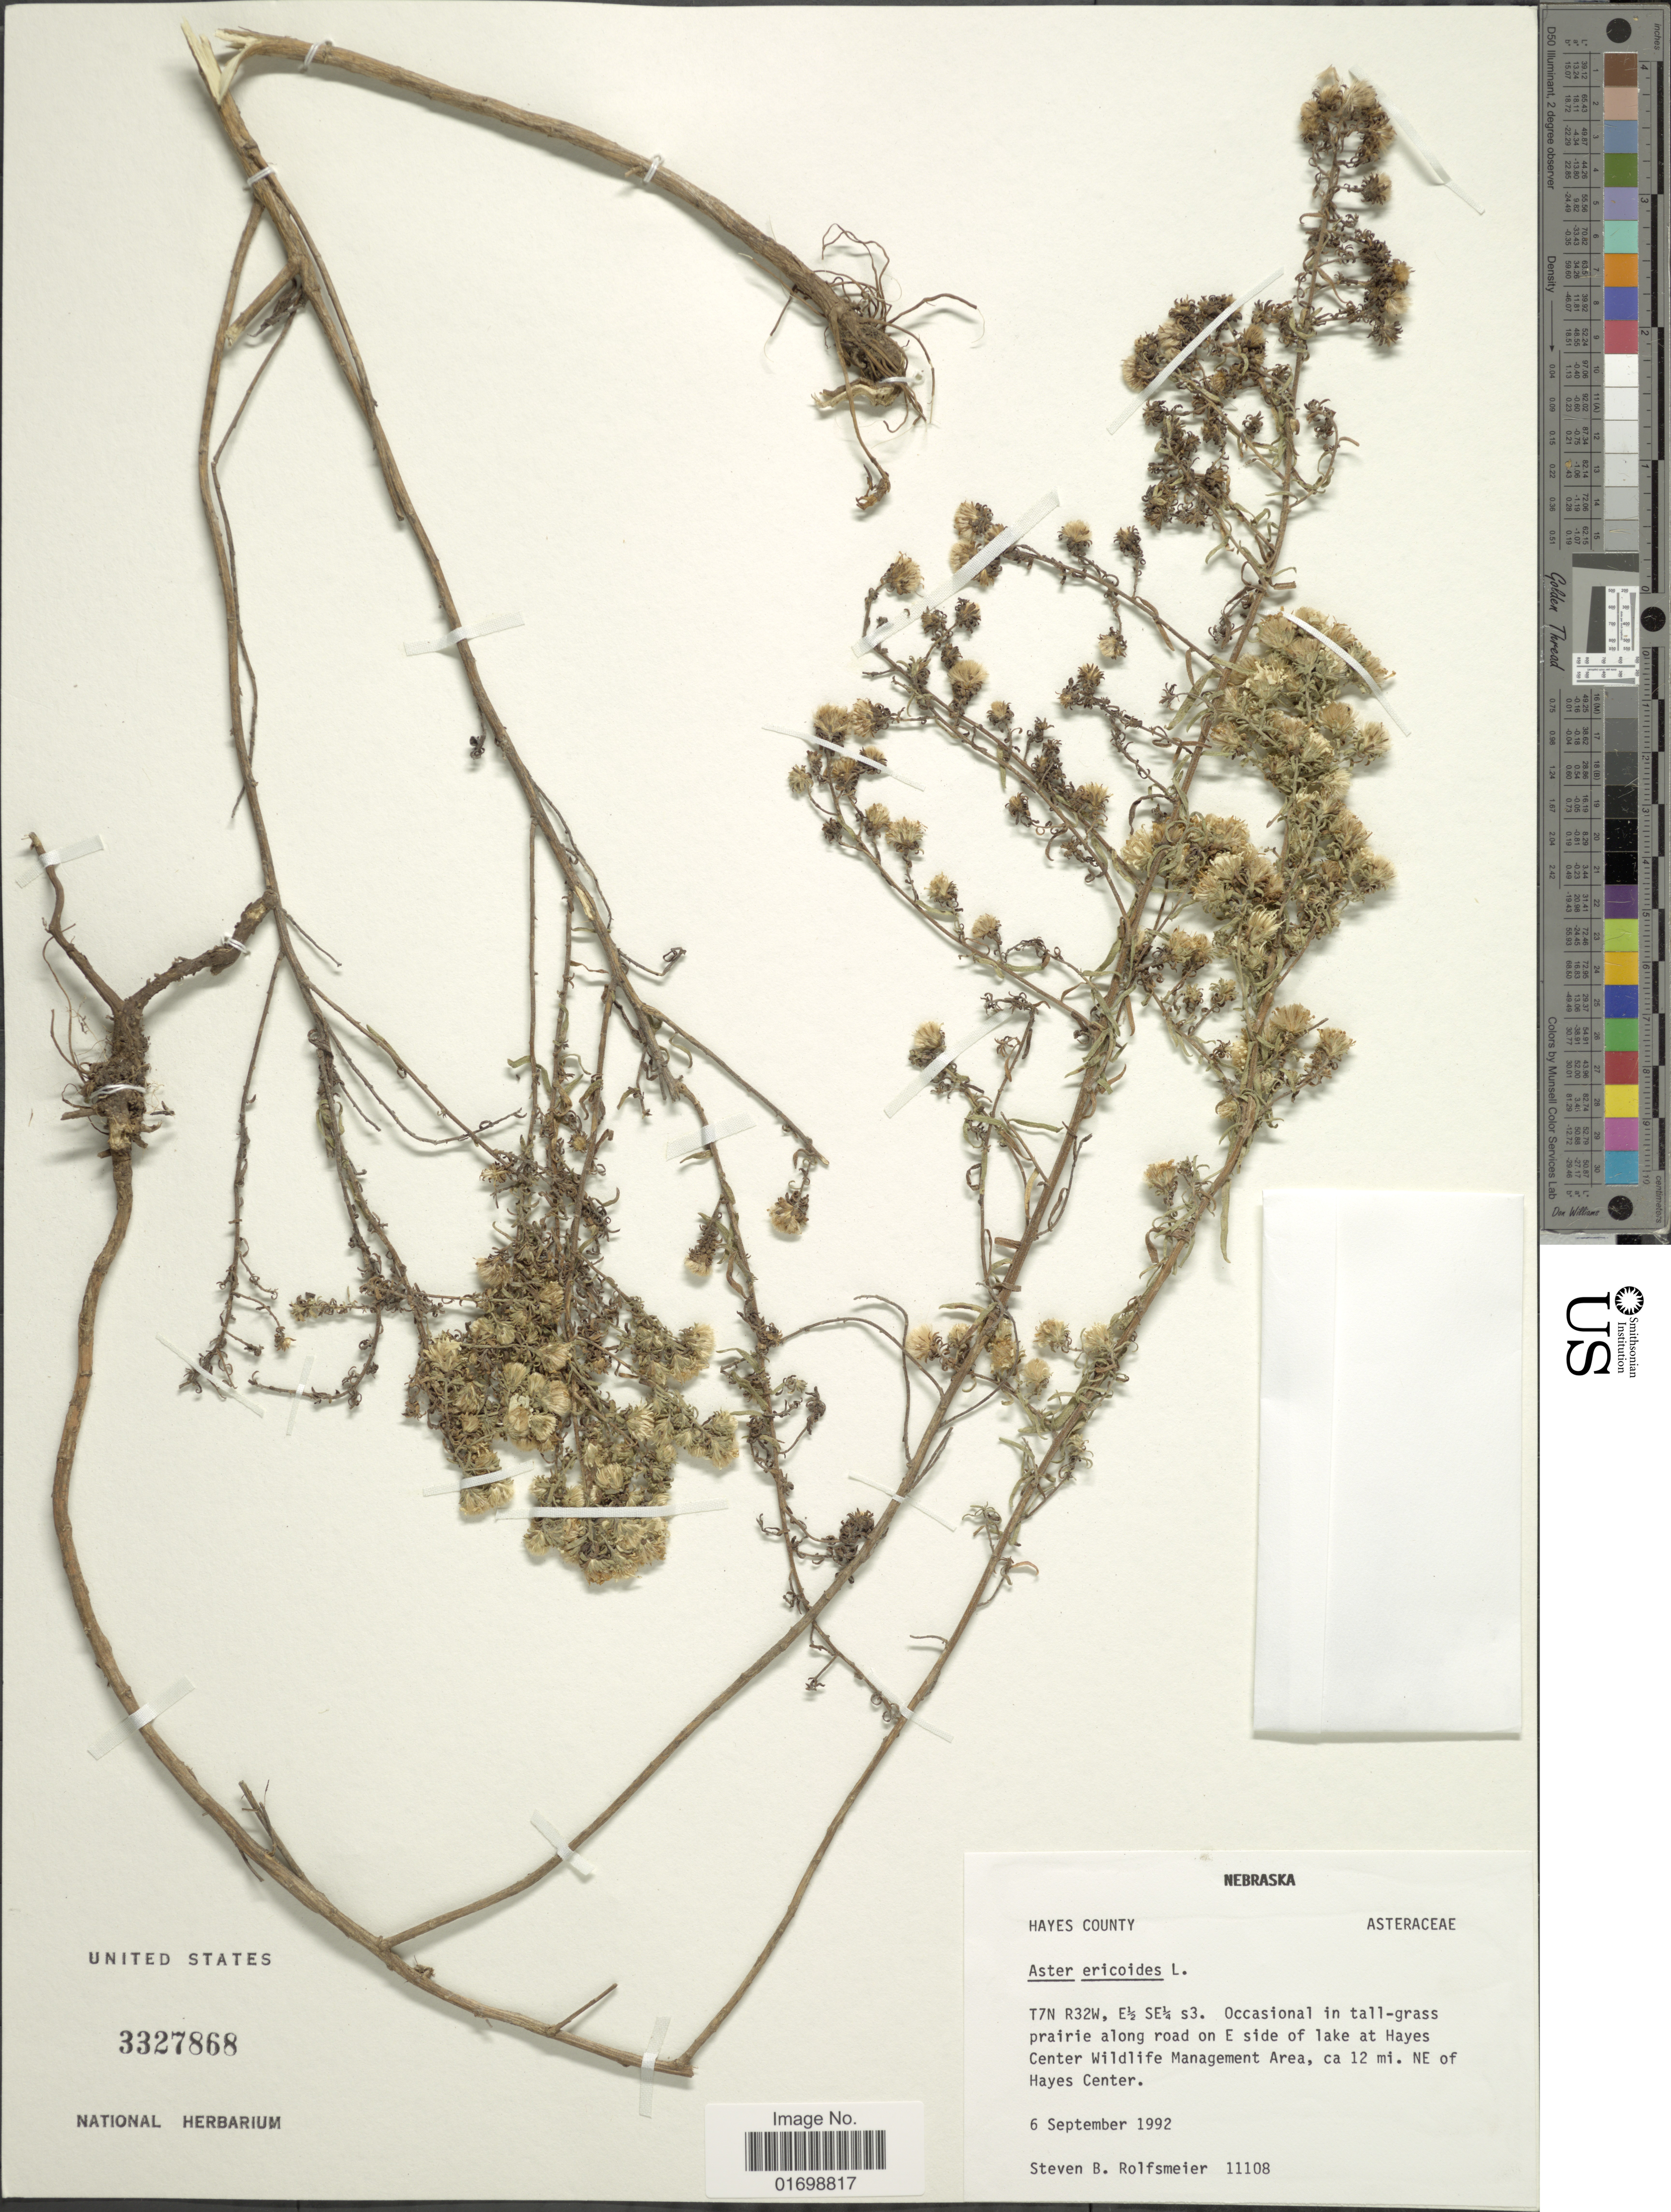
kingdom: Plantae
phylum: Tracheophyta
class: Magnoliopsida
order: Asterales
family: Asteraceae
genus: Symphyotrichum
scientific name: Symphyotrichum ericoides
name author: (L.) G.L. Nesom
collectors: S. Rolfsmeier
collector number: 11108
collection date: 1992-09-06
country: United States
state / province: Nebraska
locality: T7N R32W, E1/2 SE1/4 s3, in tall-grass prairie along road on E side of lake at Hayes Center Wildlife Management Area, ca 12 mi. NE of Hayes Center, Hayes County.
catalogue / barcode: US 3327868